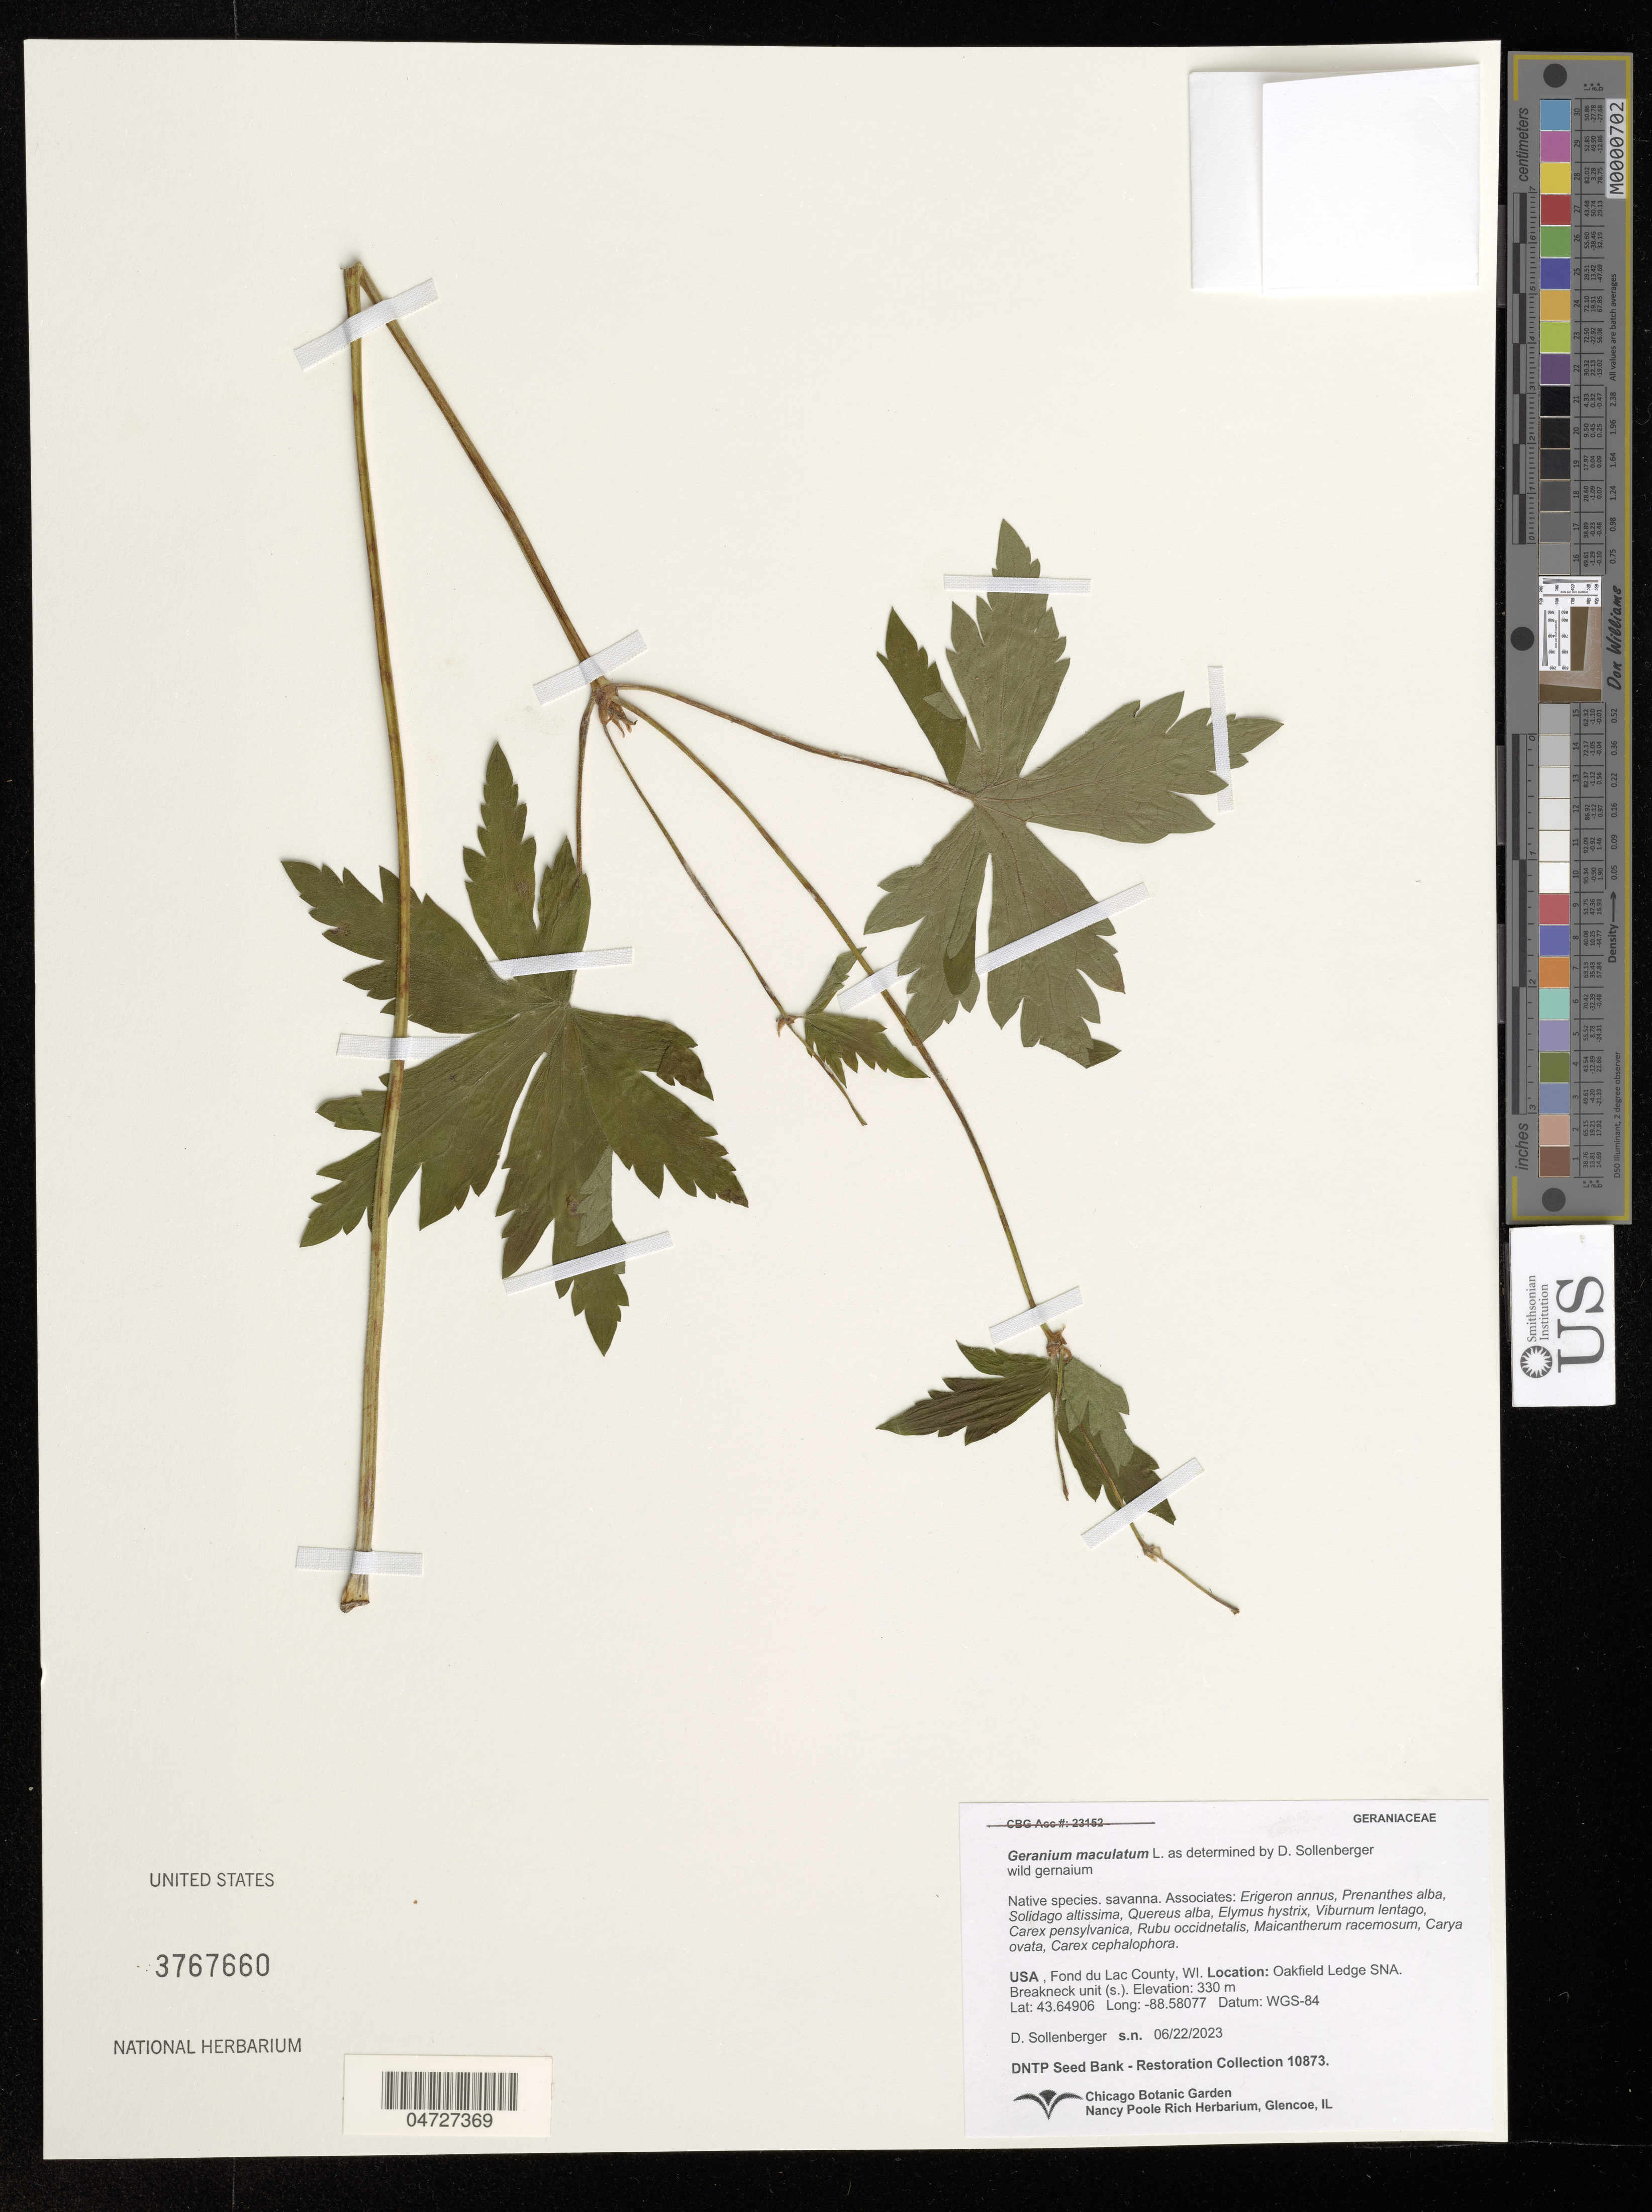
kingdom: Plantae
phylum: Tracheophyta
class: Magnoliopsida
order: Geraniales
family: Geraniaceae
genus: Geranium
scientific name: Geranium maculatum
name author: L.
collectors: D. Sollenberger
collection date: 2023-06-22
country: United States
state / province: Wisconsin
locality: Fond du Lac County. Oakfield Ledge SNA. Breakneck unit (s.).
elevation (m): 330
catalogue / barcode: US 3767660